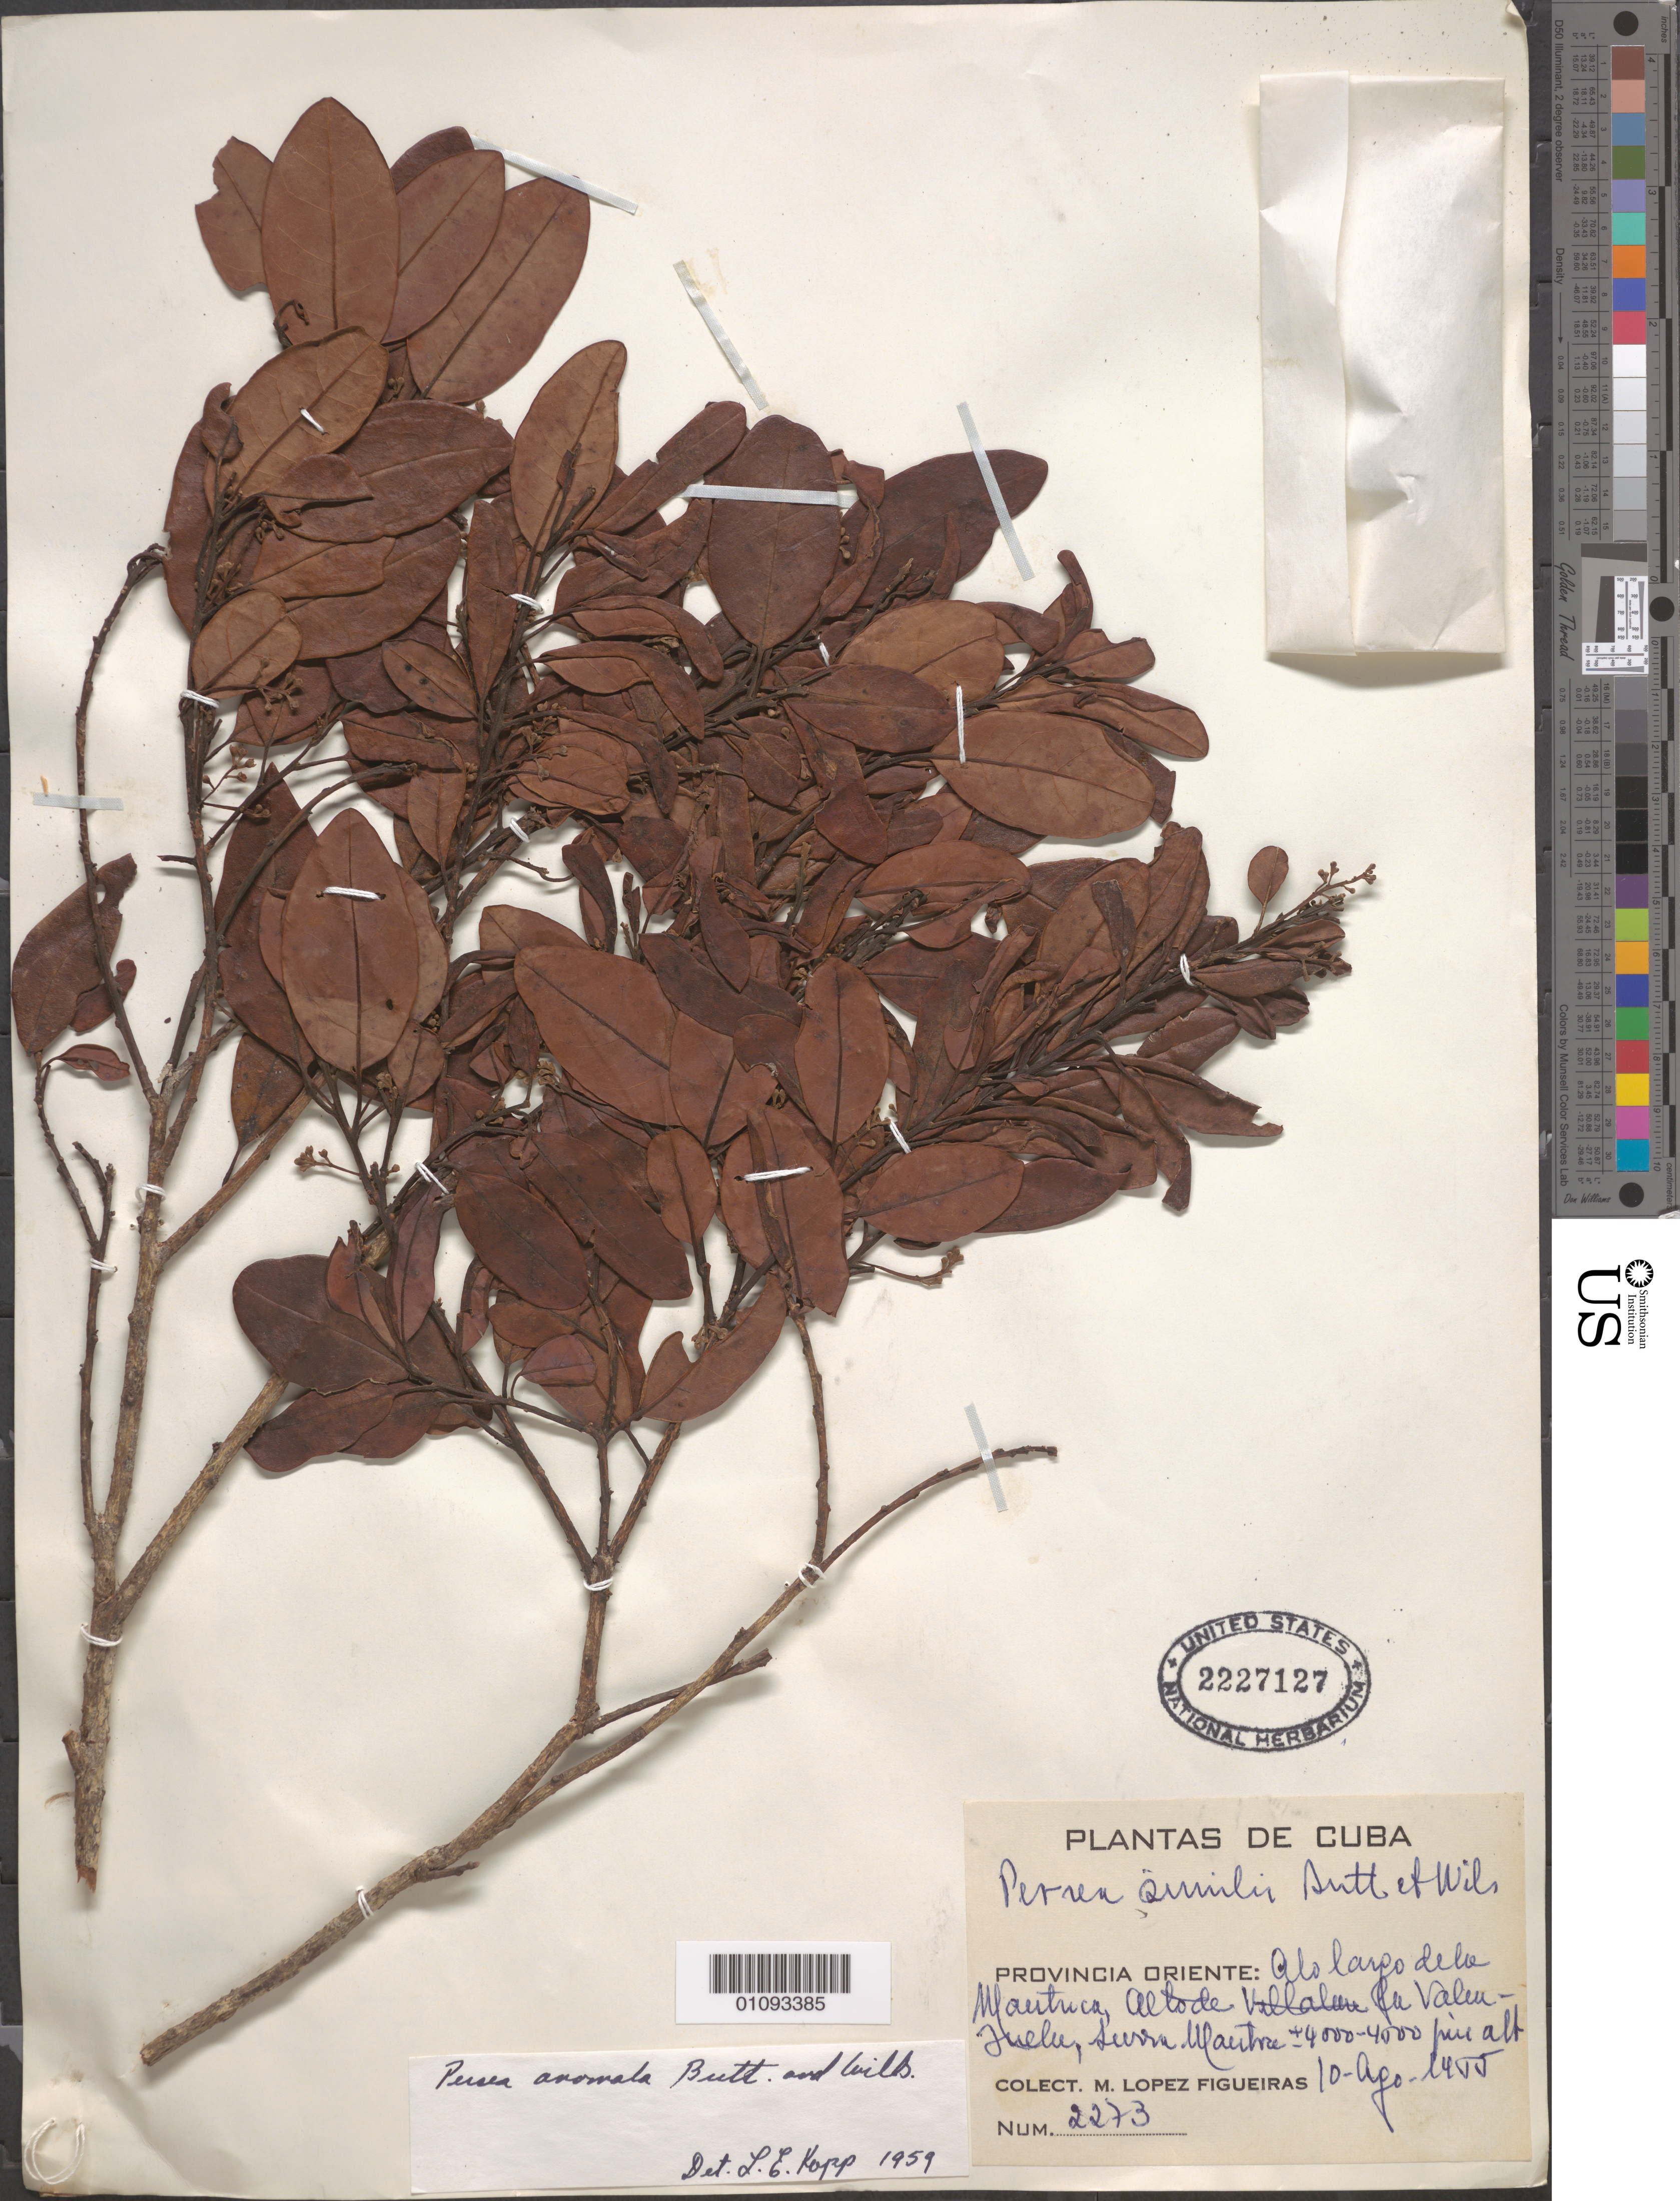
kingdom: Plantae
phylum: Tracheophyta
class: Magnoliopsida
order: Laurales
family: Lauraceae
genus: Persea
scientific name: Persea anomala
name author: Britton & P. Wilson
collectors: M. López Figueiras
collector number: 2273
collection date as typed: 10 Aug 1900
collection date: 1900-08-10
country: Cuba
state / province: Pinar del Rio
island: Cuba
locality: Sierra Maestra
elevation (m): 1219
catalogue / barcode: US 2227127